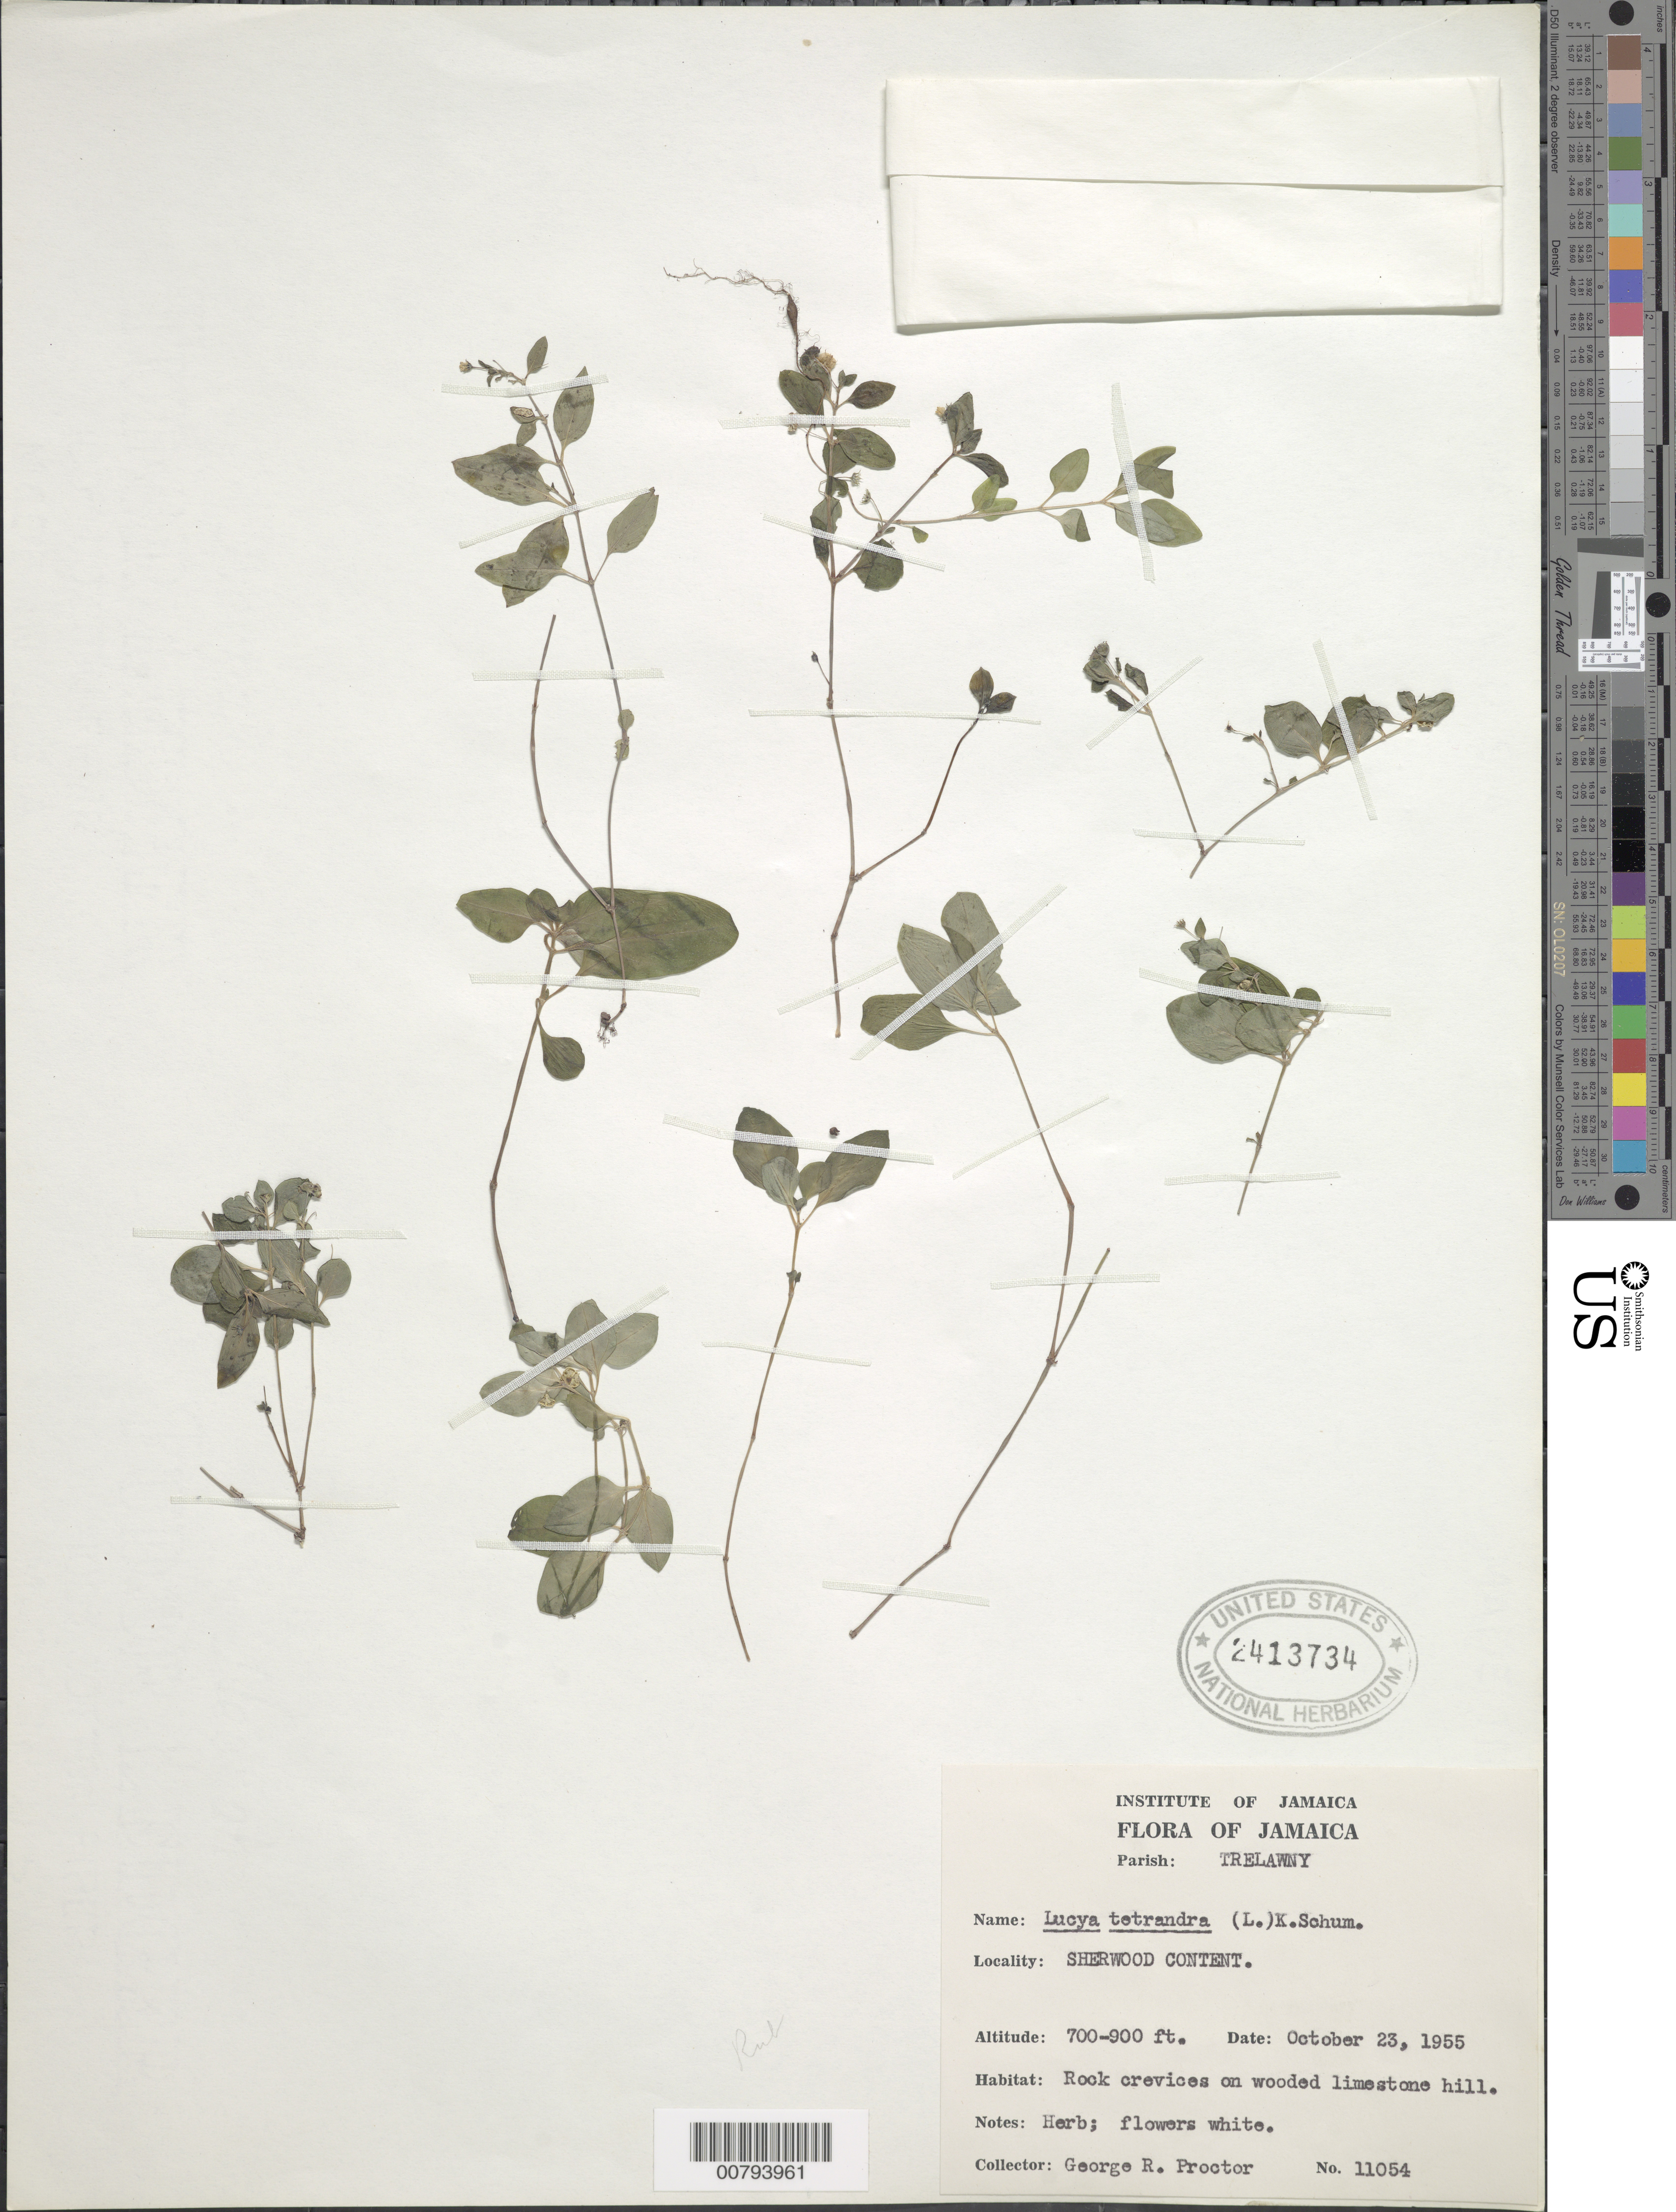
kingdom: Plantae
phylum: Tracheophyta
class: Magnoliopsida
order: Gentianales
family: Rubiaceae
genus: Lucya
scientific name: Lucya tetrandra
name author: (L.) K. Schum.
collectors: G. R. Proctor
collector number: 11054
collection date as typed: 23 Oct 1955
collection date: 1955-10-23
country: Jamaica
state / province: Trelawny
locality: Sherwood Content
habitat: Rock crevices on wooded limestone hill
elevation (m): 213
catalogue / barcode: US 2413734